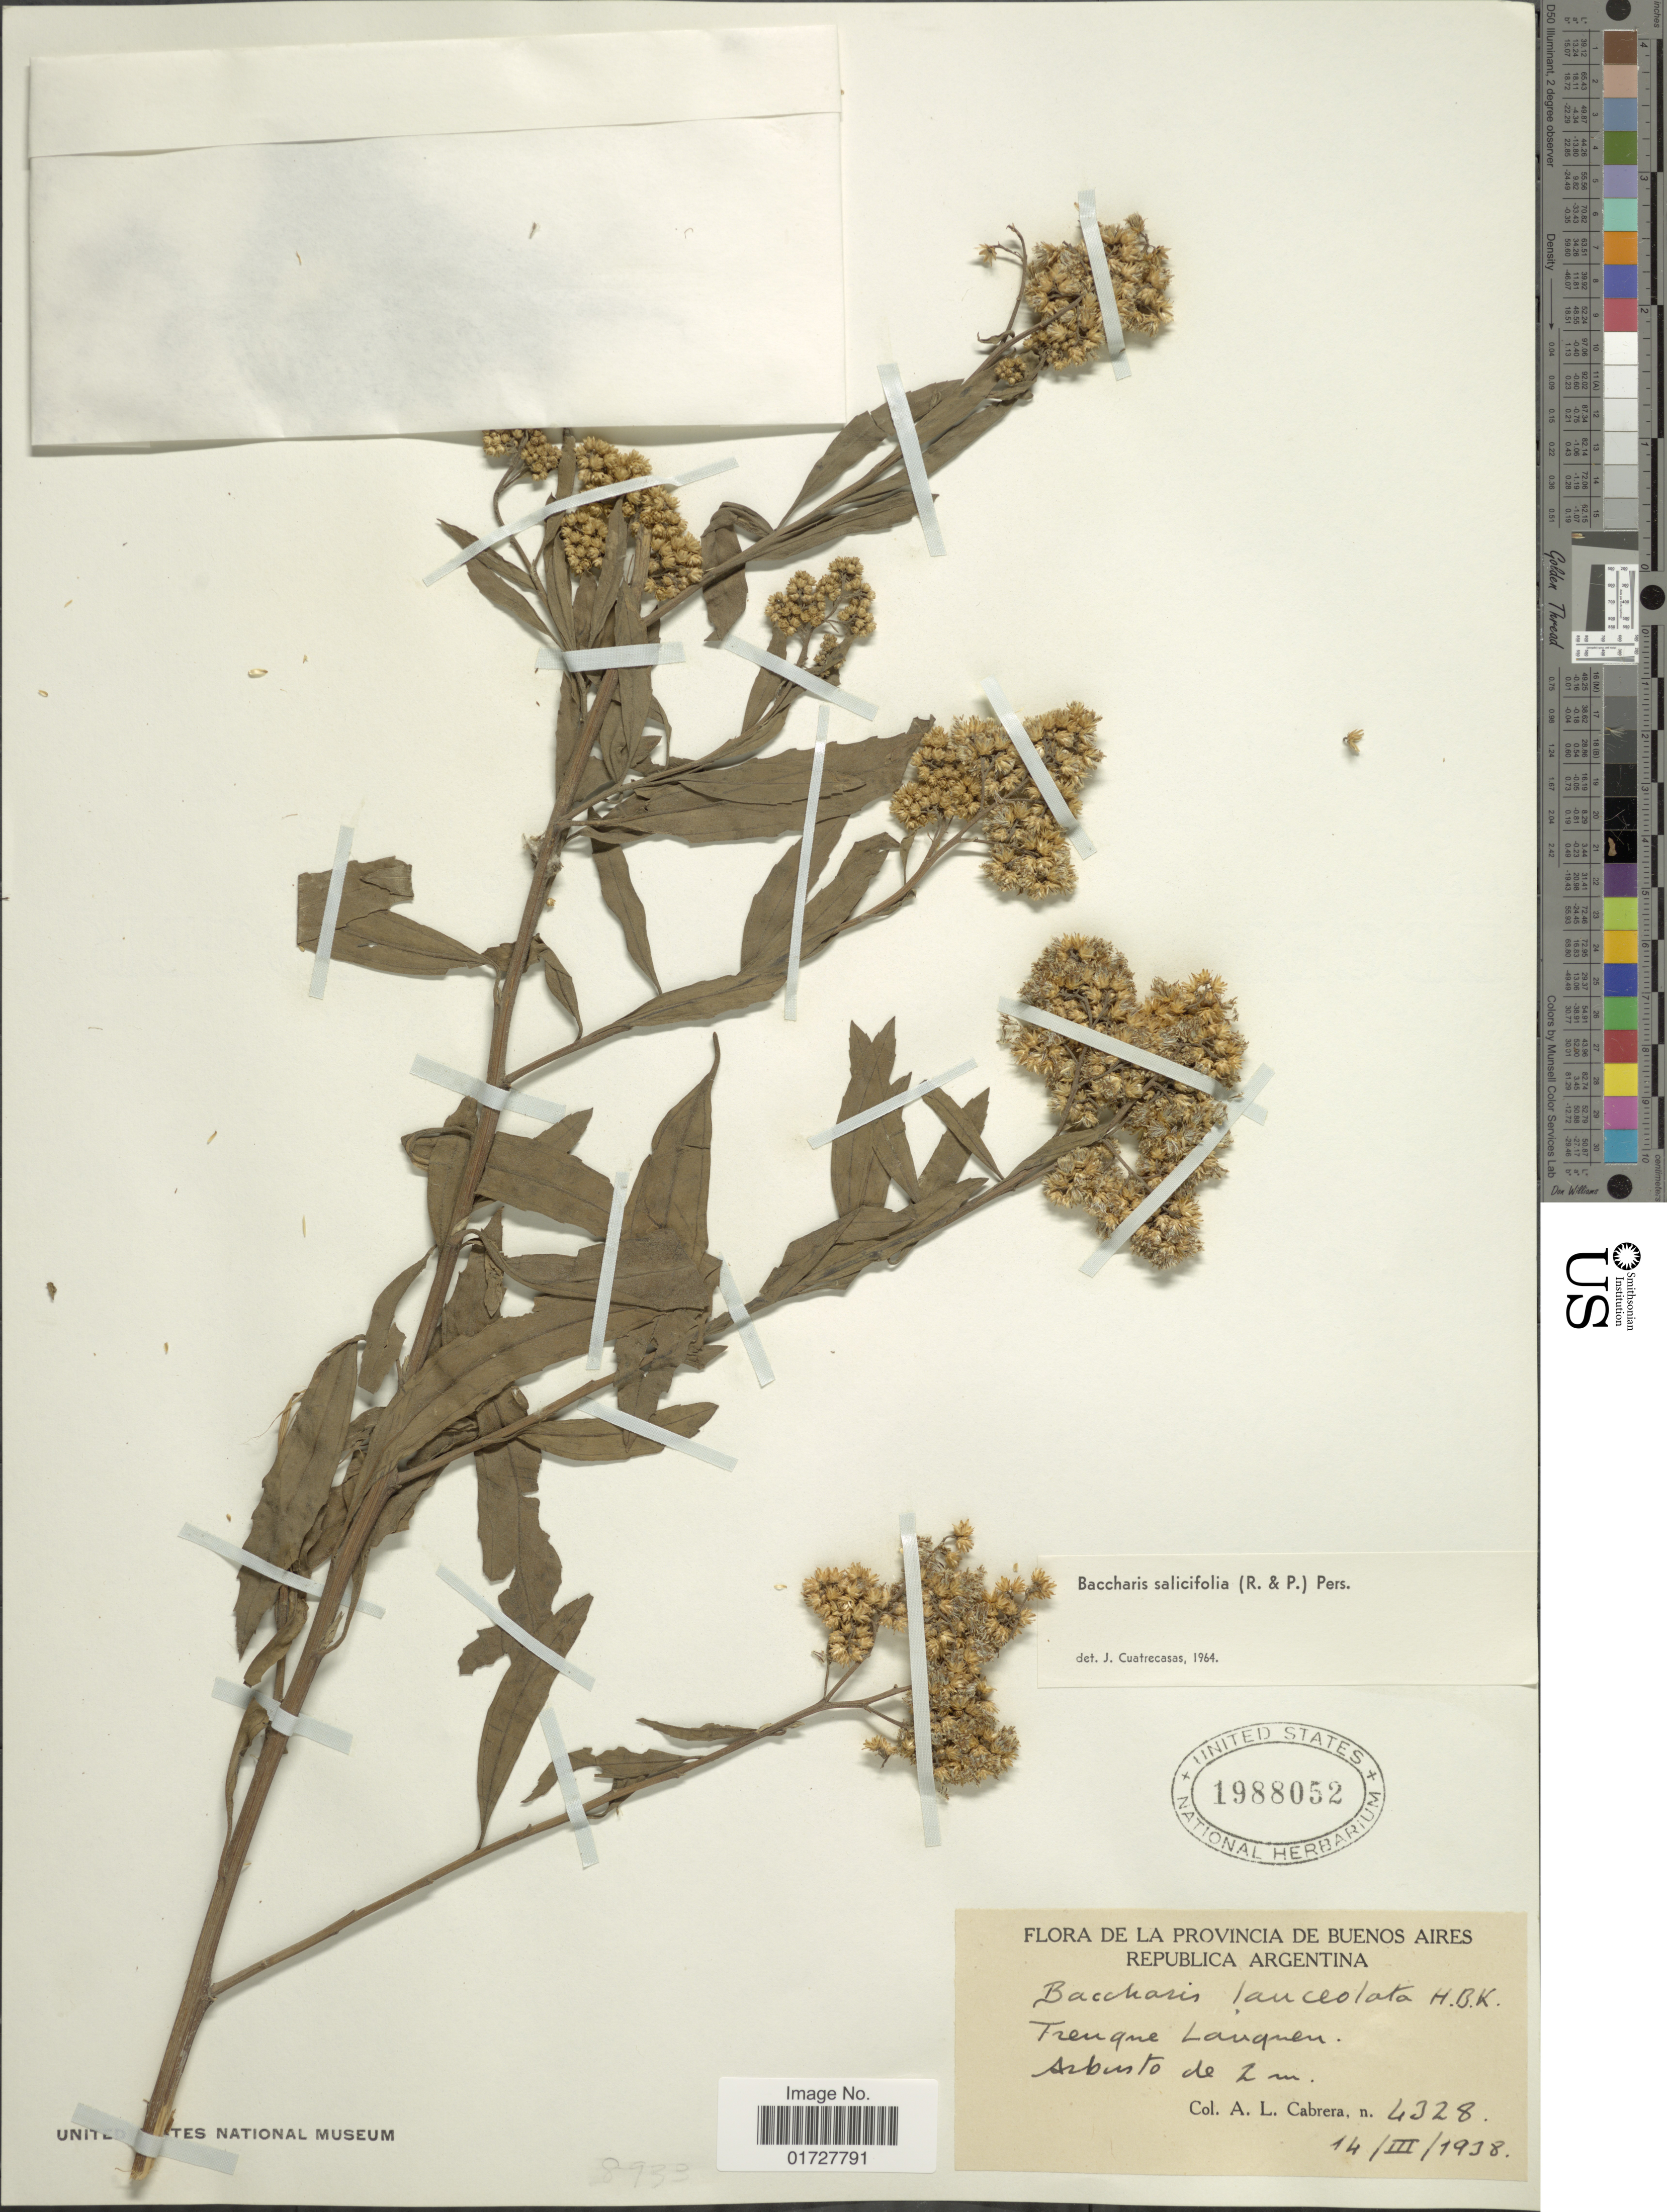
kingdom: Plantae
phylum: Tracheophyta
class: Magnoliopsida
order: Asterales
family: Asteraceae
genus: Baccharis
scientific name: Baccharis salicifolia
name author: (Ruiz & Pav.) Pers.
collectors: A. L. Cabrera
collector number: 4328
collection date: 1938-03-14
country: Argentina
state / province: Buenos Aires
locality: Republica Argentina, Trenque Lauquen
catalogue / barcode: US 1988052